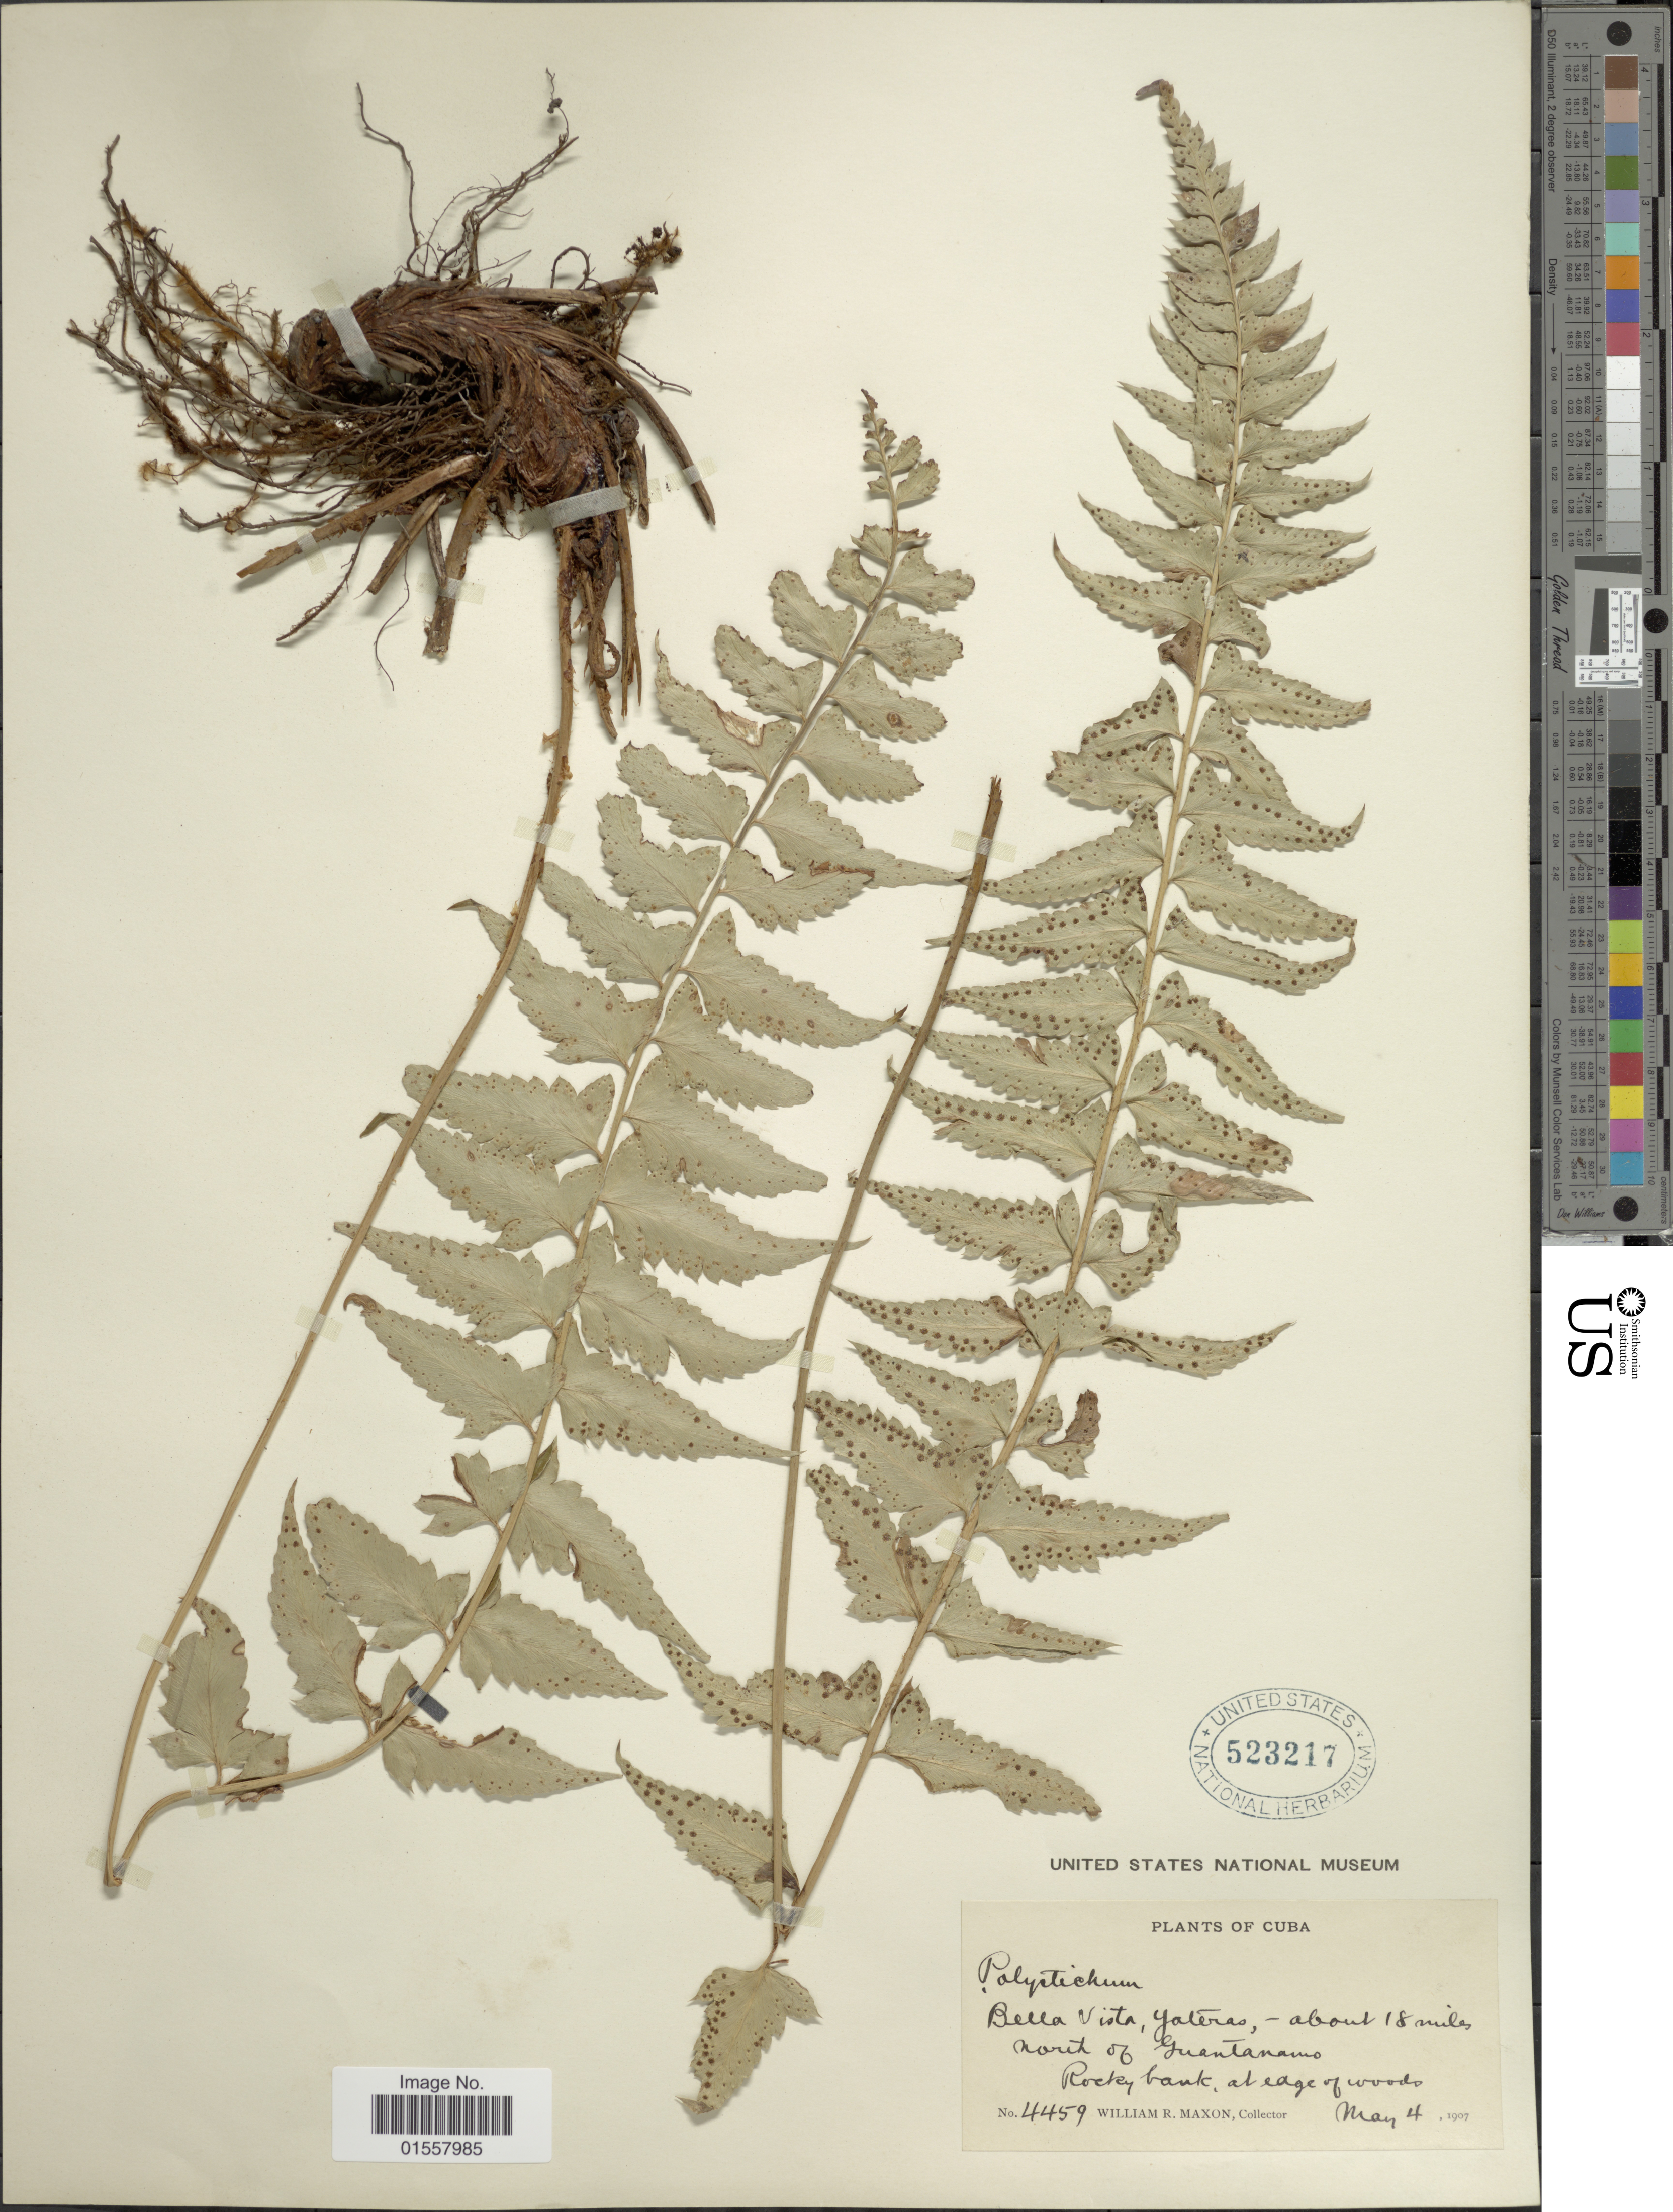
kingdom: Plantae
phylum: Tracheophyta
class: Polypodiopsida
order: Polypodiales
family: Dryopteridaceae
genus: Polystichum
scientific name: Polystichum echinatum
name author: (J.F. Gmel.) C. Chr.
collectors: W. R. Maxon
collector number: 4459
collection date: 1907-05-04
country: Cuba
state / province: Guantánamo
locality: Bella Vista, Yateras, about 18 miles north of Guantanamo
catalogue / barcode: US 523217